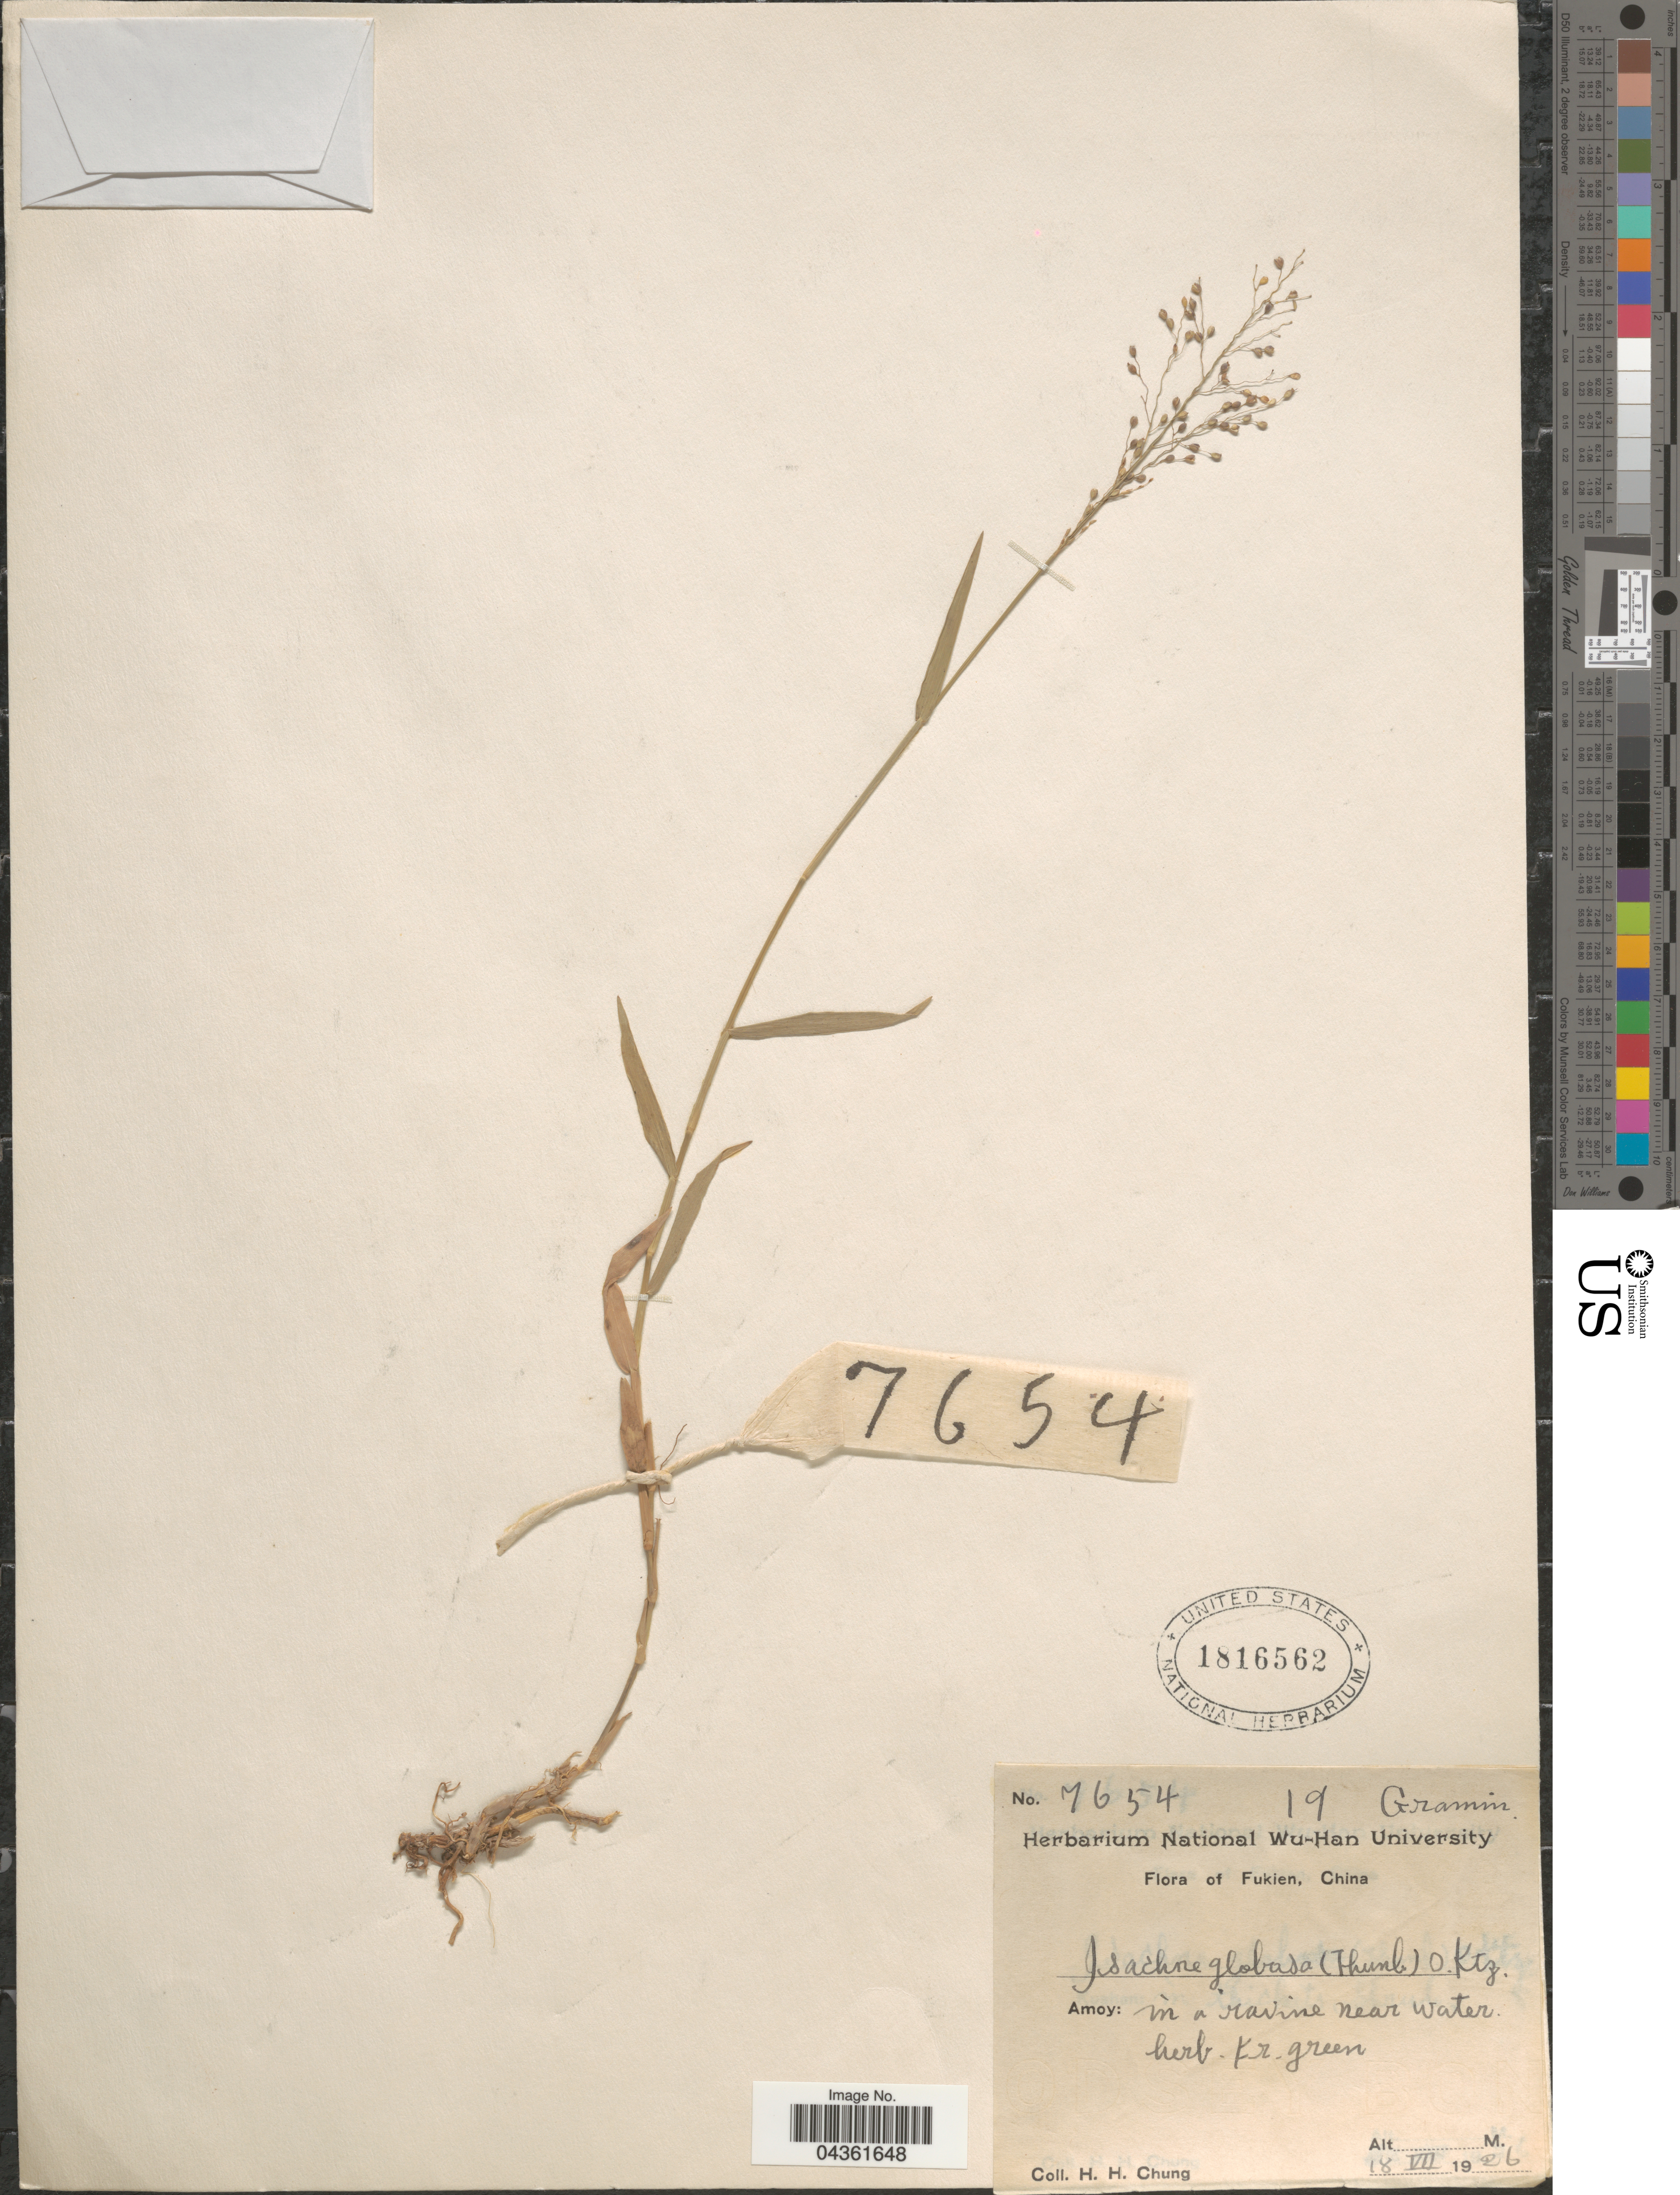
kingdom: Plantae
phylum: Tracheophyta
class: Liliopsida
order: Poales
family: Poaceae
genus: Isachne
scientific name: Isachne globosa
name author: (Thunb.) Kuntze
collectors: H. Chung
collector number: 7654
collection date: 1926-07-18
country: China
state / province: Fujian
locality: Fukien. Amoy: in a ravine near water.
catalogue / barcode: US 1816562